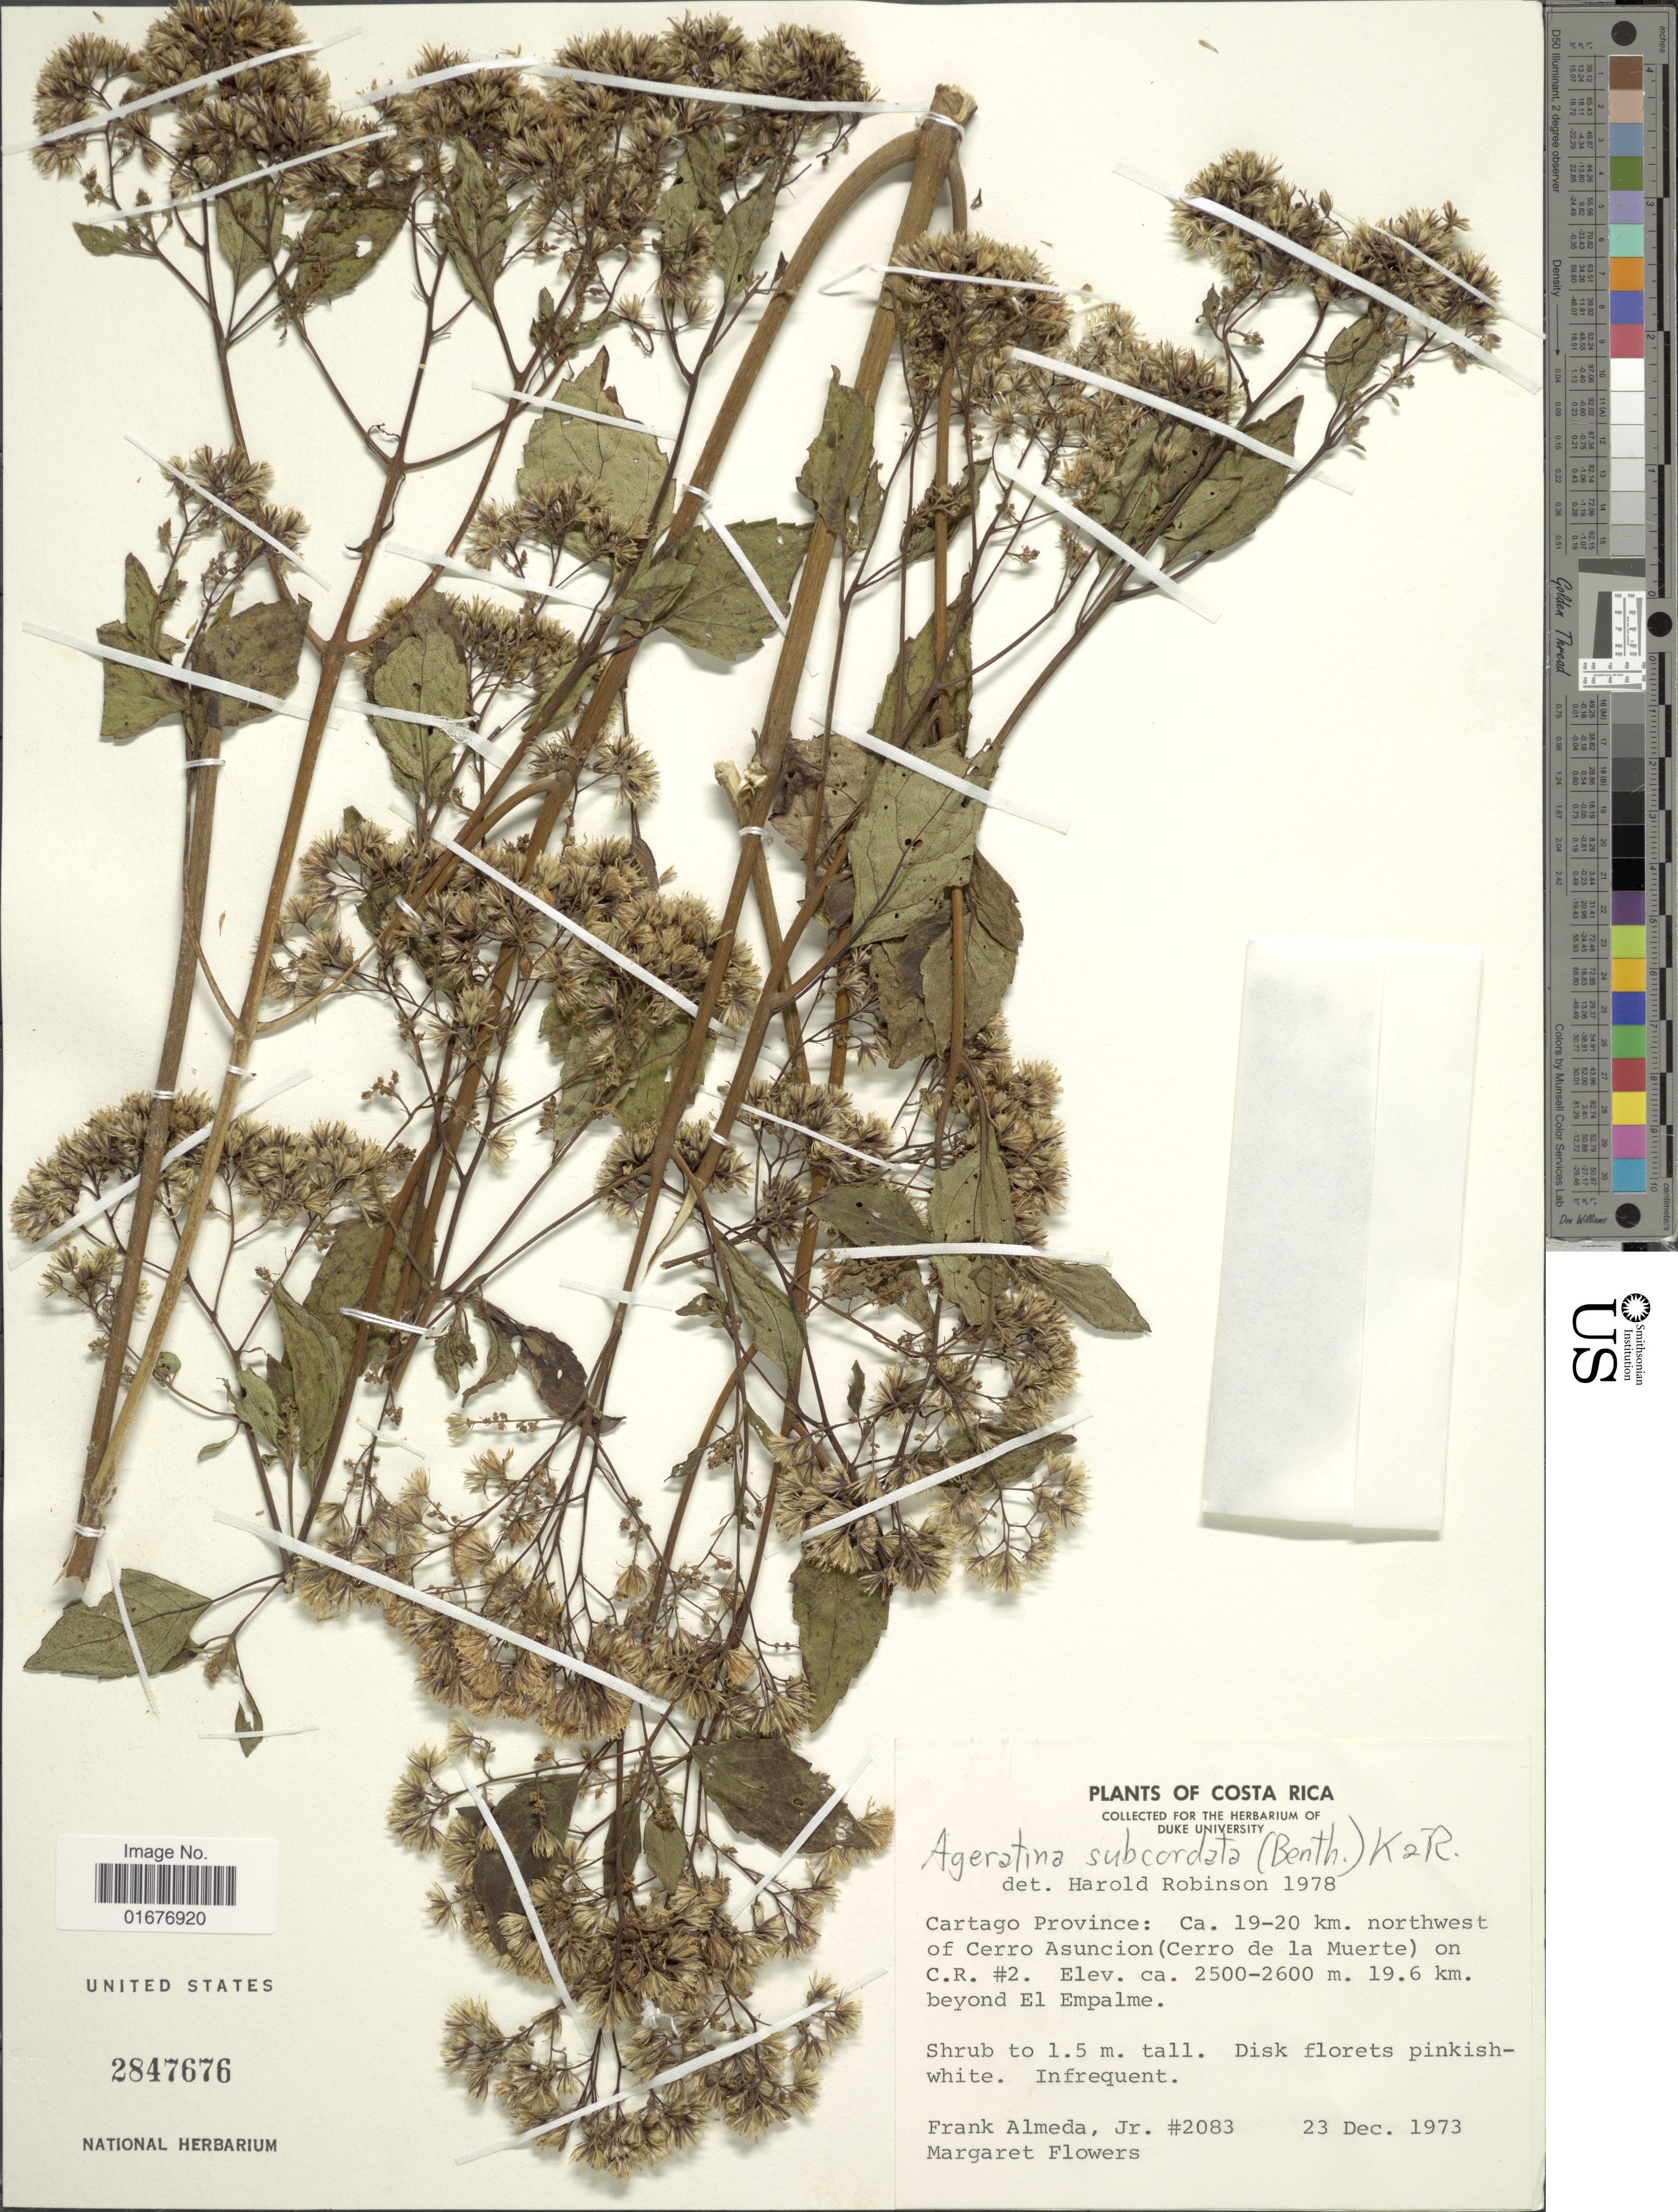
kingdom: Plantae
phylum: Tracheophyta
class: Magnoliopsida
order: Asterales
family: Asteraceae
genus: Ageratina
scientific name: Ageratina subcordata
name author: (Benth. ex Oerst.) R.M. King & H. Rob.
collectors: F. Almeda & M. Flowers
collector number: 2083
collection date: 1973-12-23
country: Costa Rica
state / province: Cartago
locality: Cartago Province: Ca. 19-20 km. northwest of Cerro Asuncion (Cerro de la Muerte) on C. R. #2, 19.6 km. beyond El Empalme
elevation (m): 2500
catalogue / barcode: US 2847676